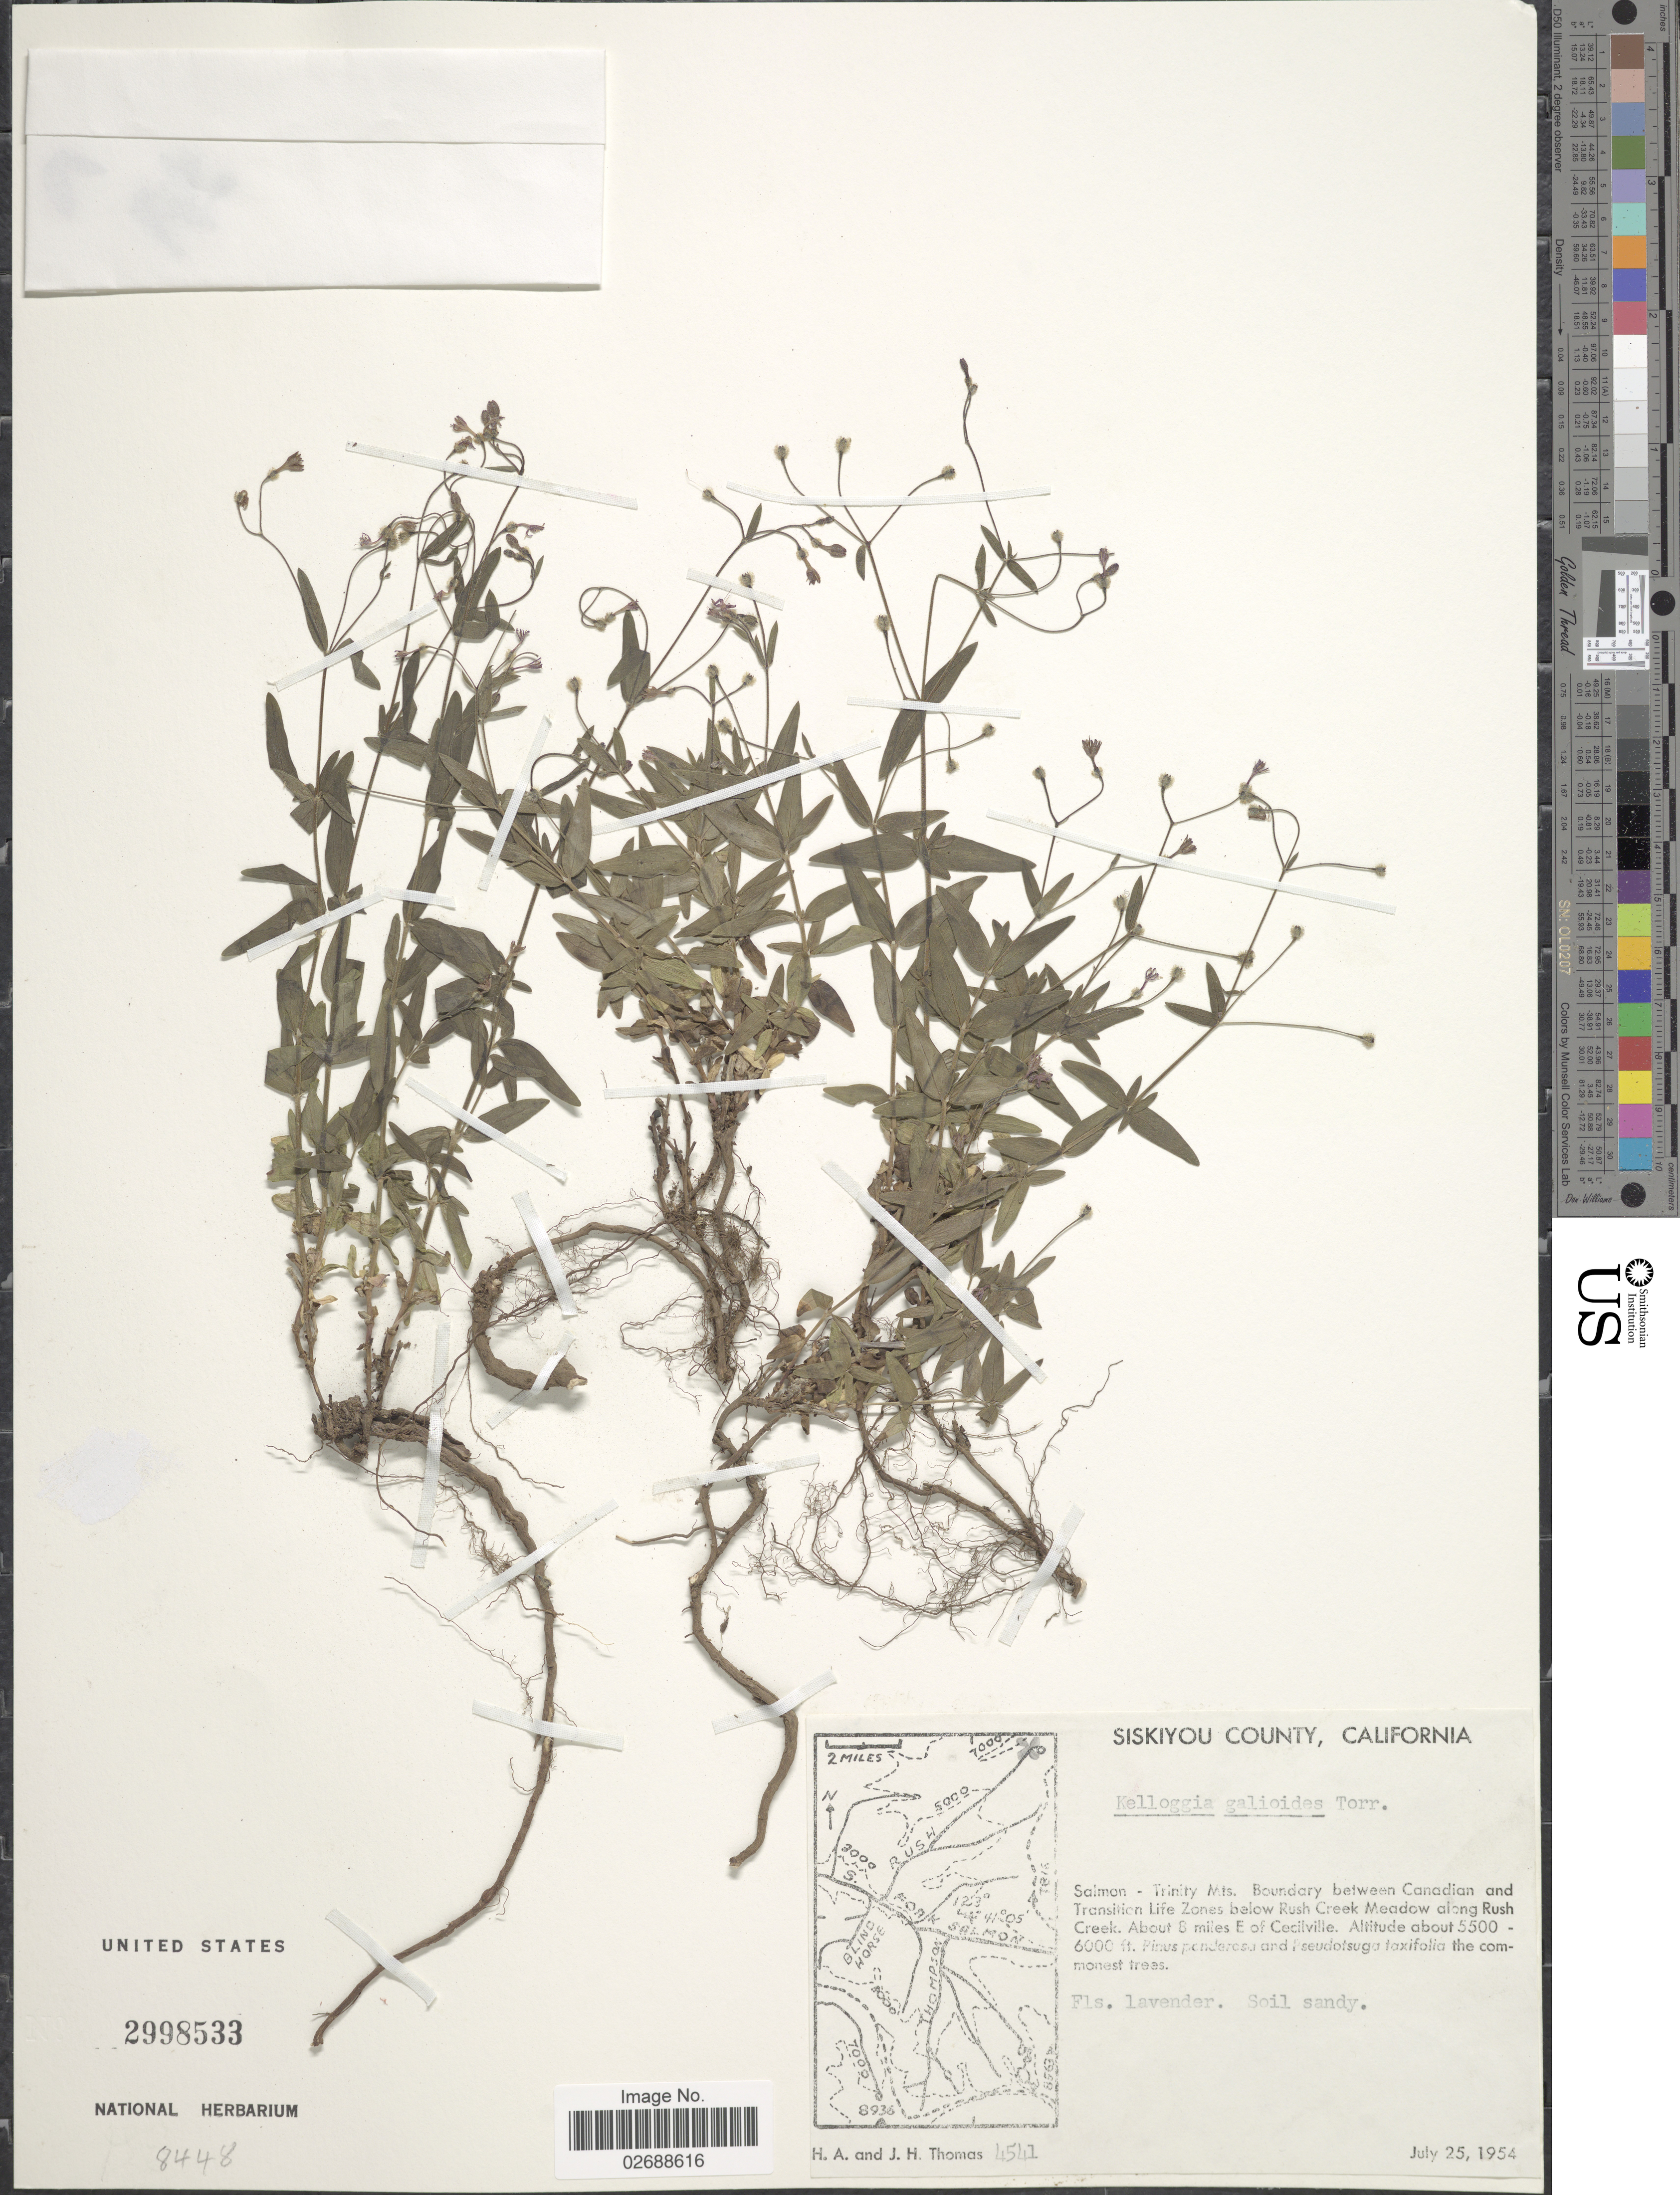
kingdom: Plantae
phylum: Tracheophyta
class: Magnoliopsida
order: Gentianales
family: Rubiaceae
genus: Kelloggia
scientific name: Kelloggia galioides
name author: Torr.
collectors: H. Thomas & J. H. Thomas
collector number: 4541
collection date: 1954-07-25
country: United States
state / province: California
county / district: Siskiyou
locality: Siskiyou County. Salmon - Trinity Mts. Boundary between Canadian and Transition Life Zones below Rush Creek Meadow along Rush Creek, About 8 miles E of Cecilville.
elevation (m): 1676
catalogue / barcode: US 2998533